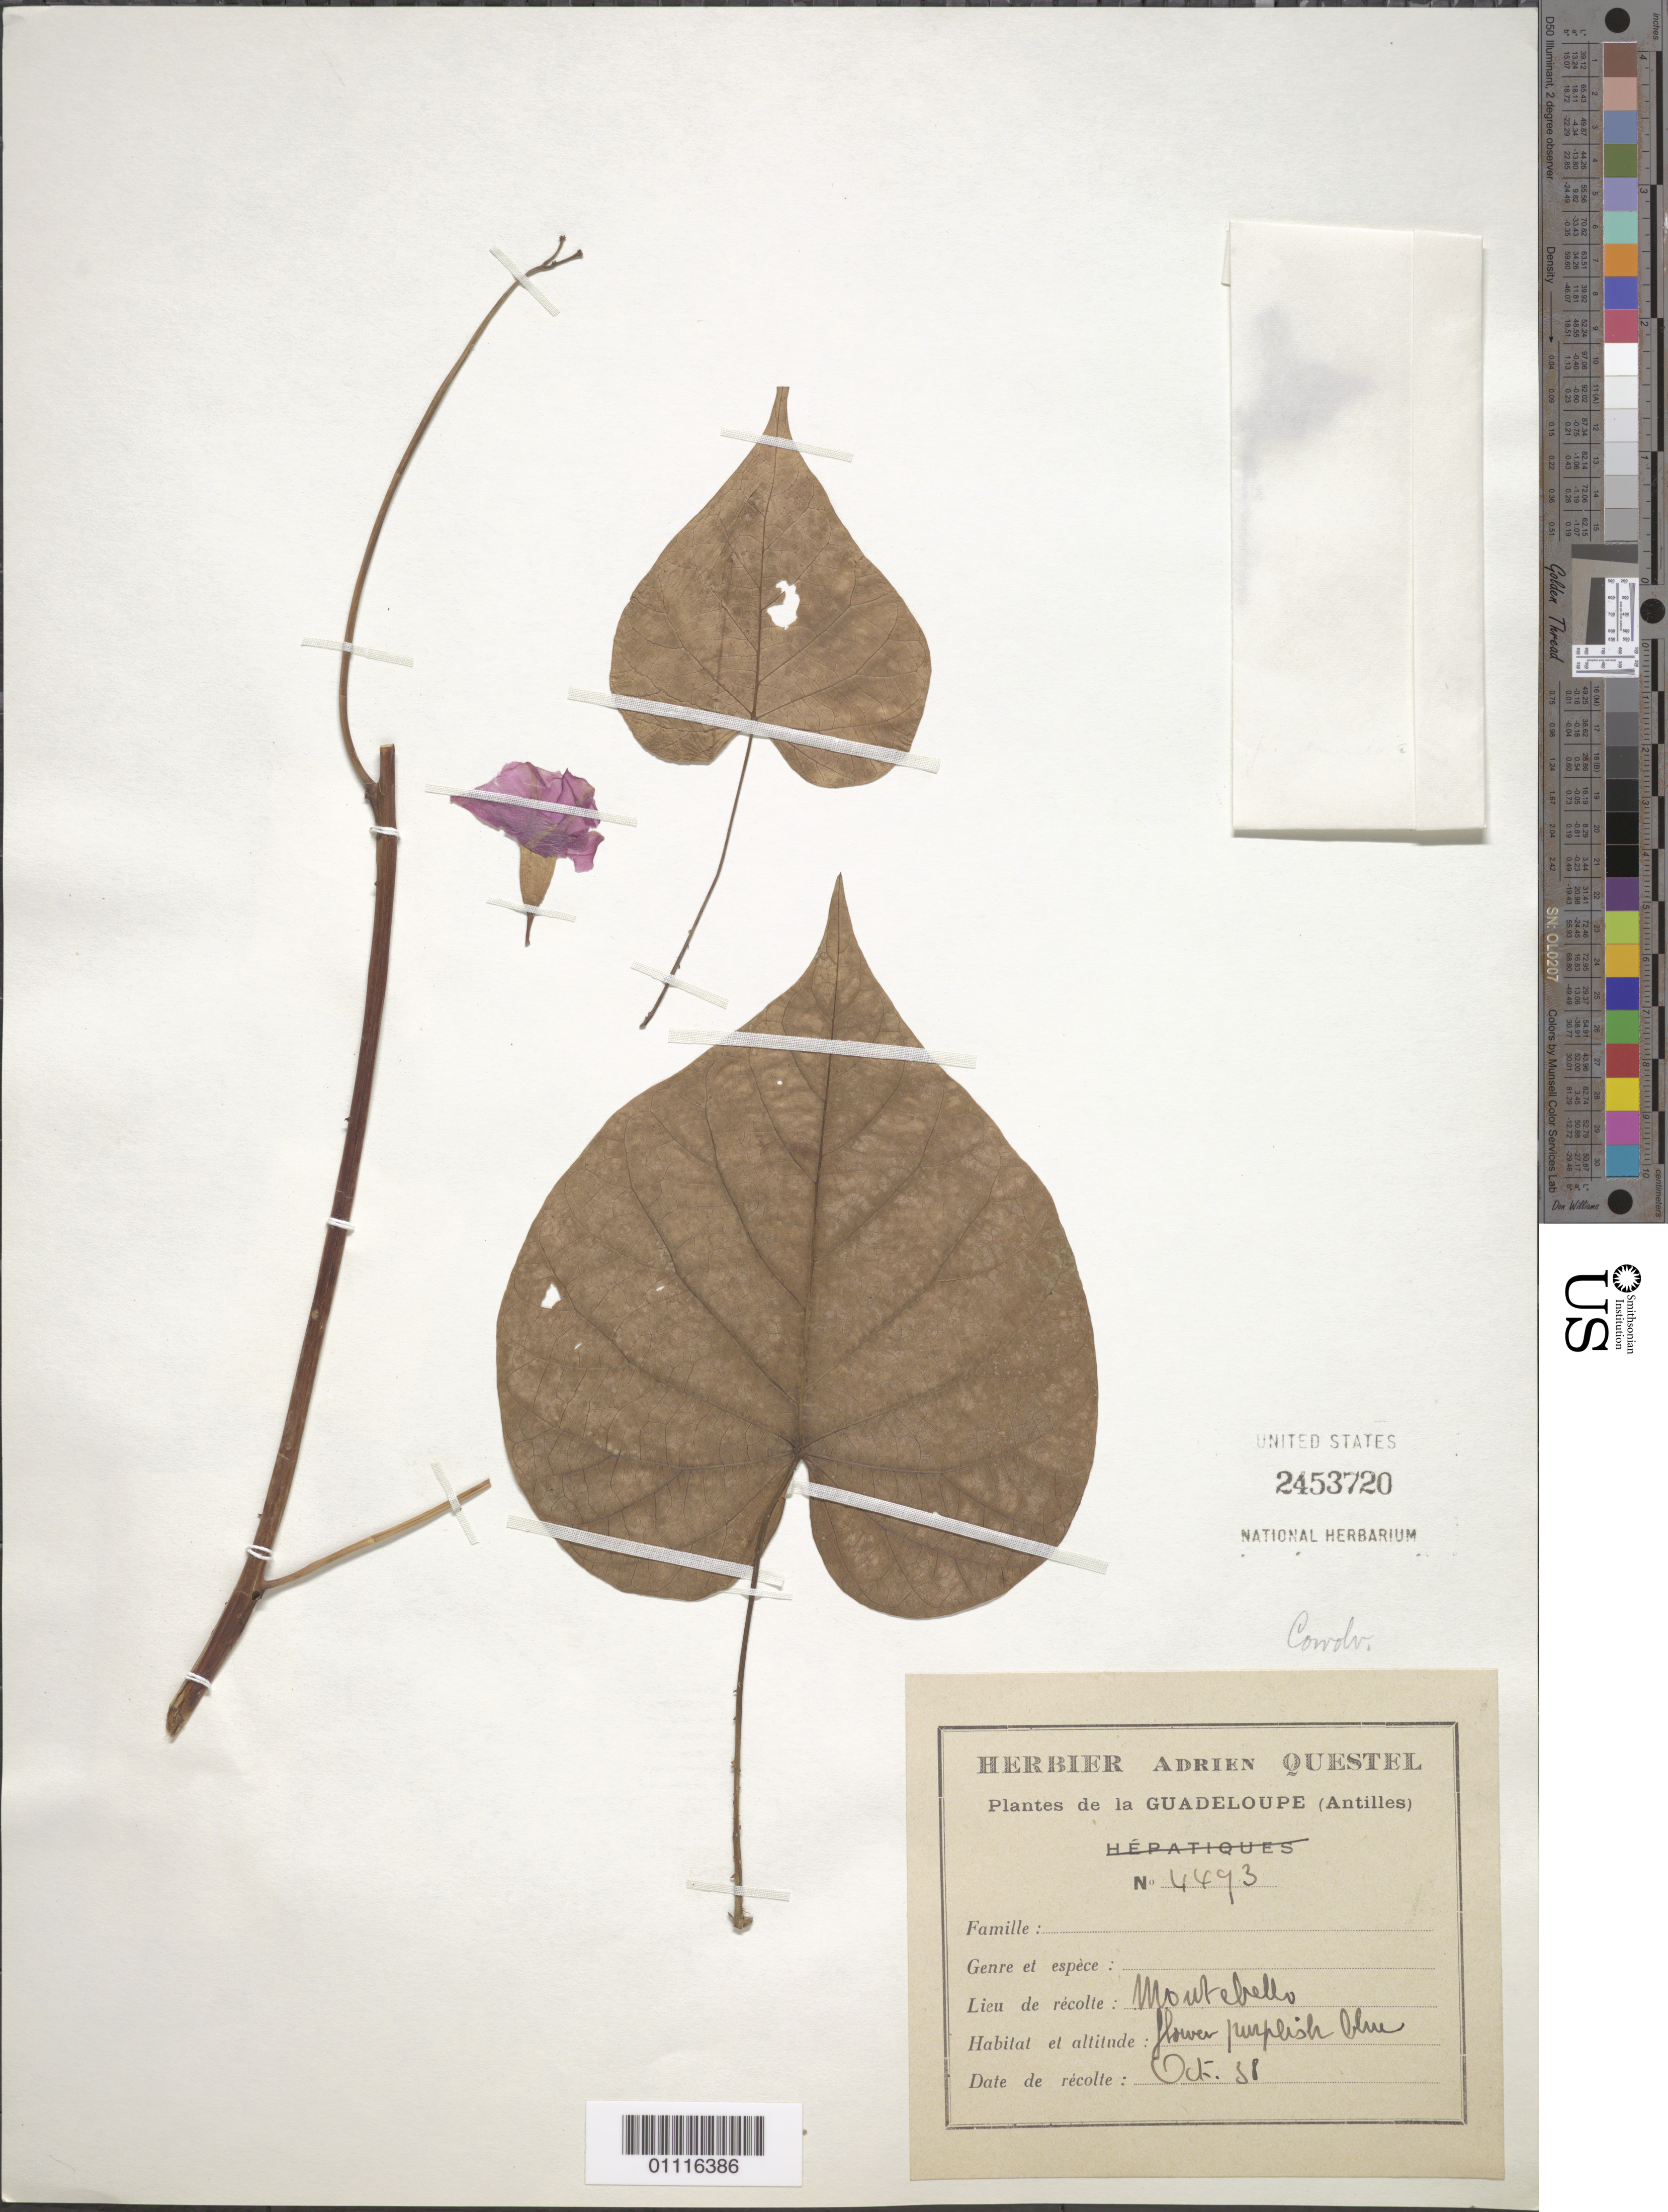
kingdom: Plantae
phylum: Tracheophyta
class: Magnoliopsida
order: Solanales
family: Convolvulaceae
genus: Ipomoea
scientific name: Ipomoea sp.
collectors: A. Questel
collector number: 4493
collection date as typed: Oct 1938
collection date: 1938-10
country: Guadeloupe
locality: Montebello.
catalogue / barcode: US 2453720